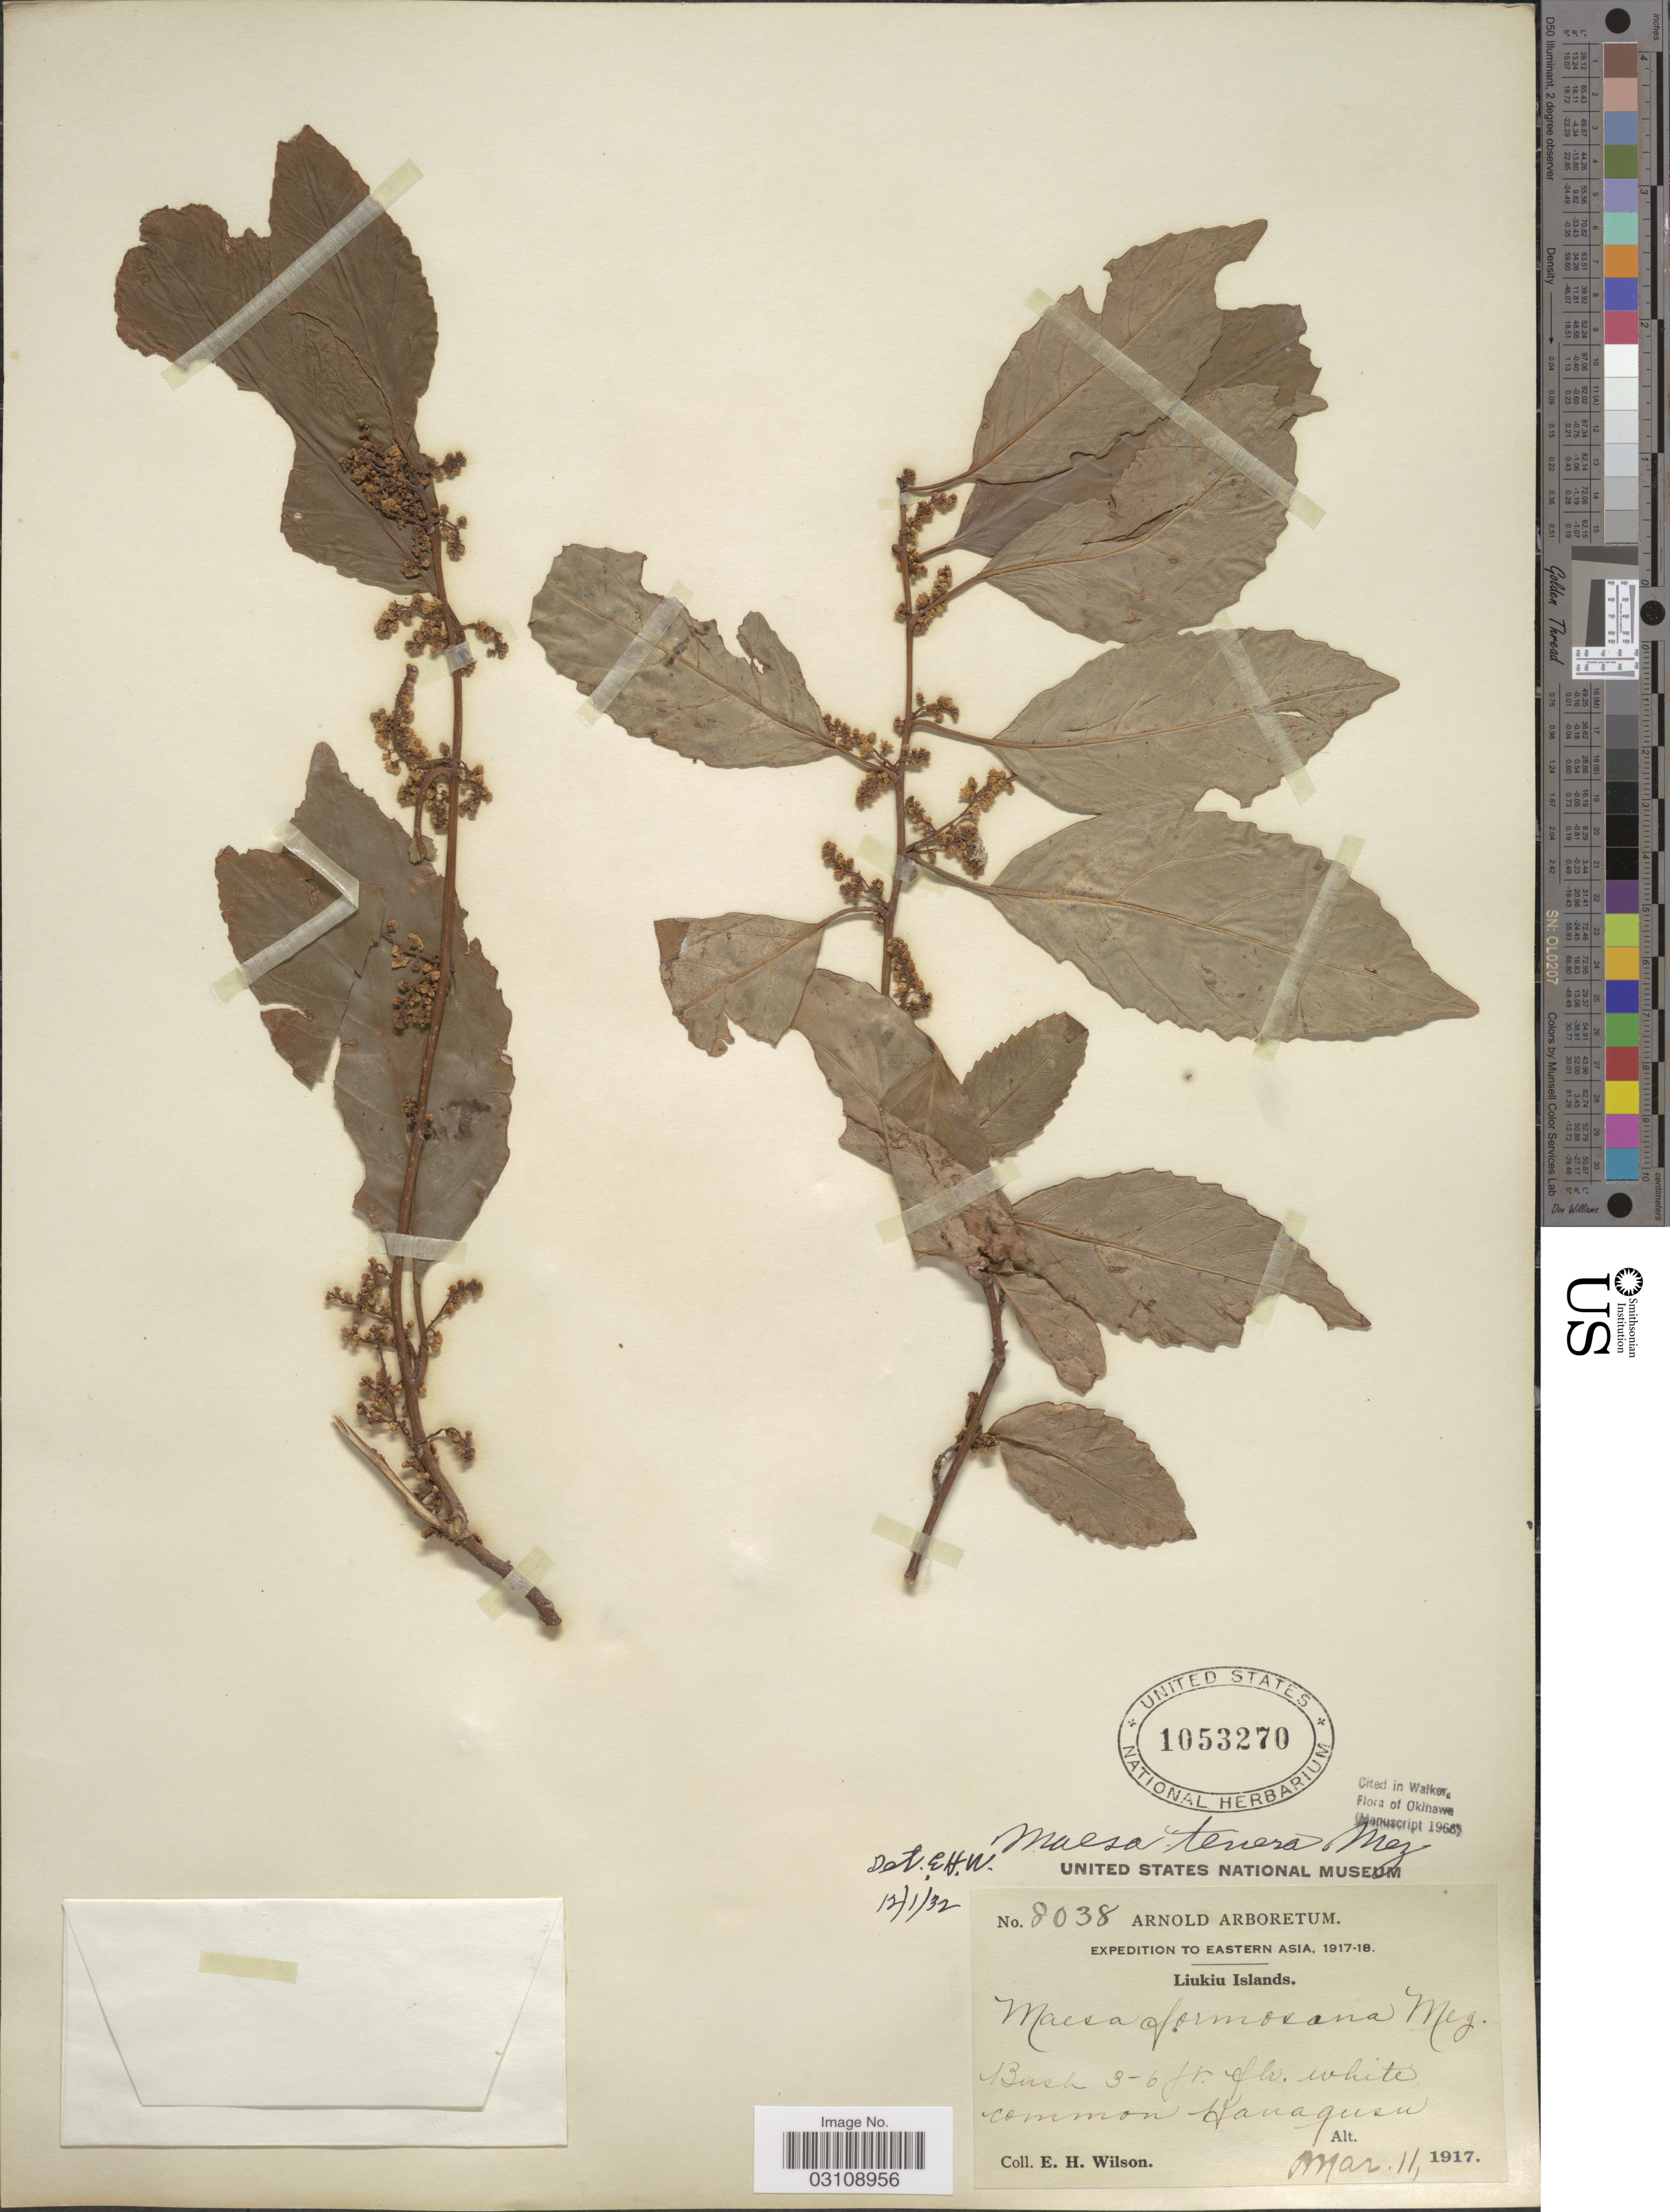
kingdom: Plantae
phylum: Tracheophyta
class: Magnoliopsida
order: Ericales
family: Primulaceae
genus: Maesa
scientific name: Maesa tenera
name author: Mez in Engl.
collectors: E. Wilson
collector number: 8038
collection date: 1917-03-11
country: Japan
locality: Eastern Asia. Liukiu Islands.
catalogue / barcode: US 1053270